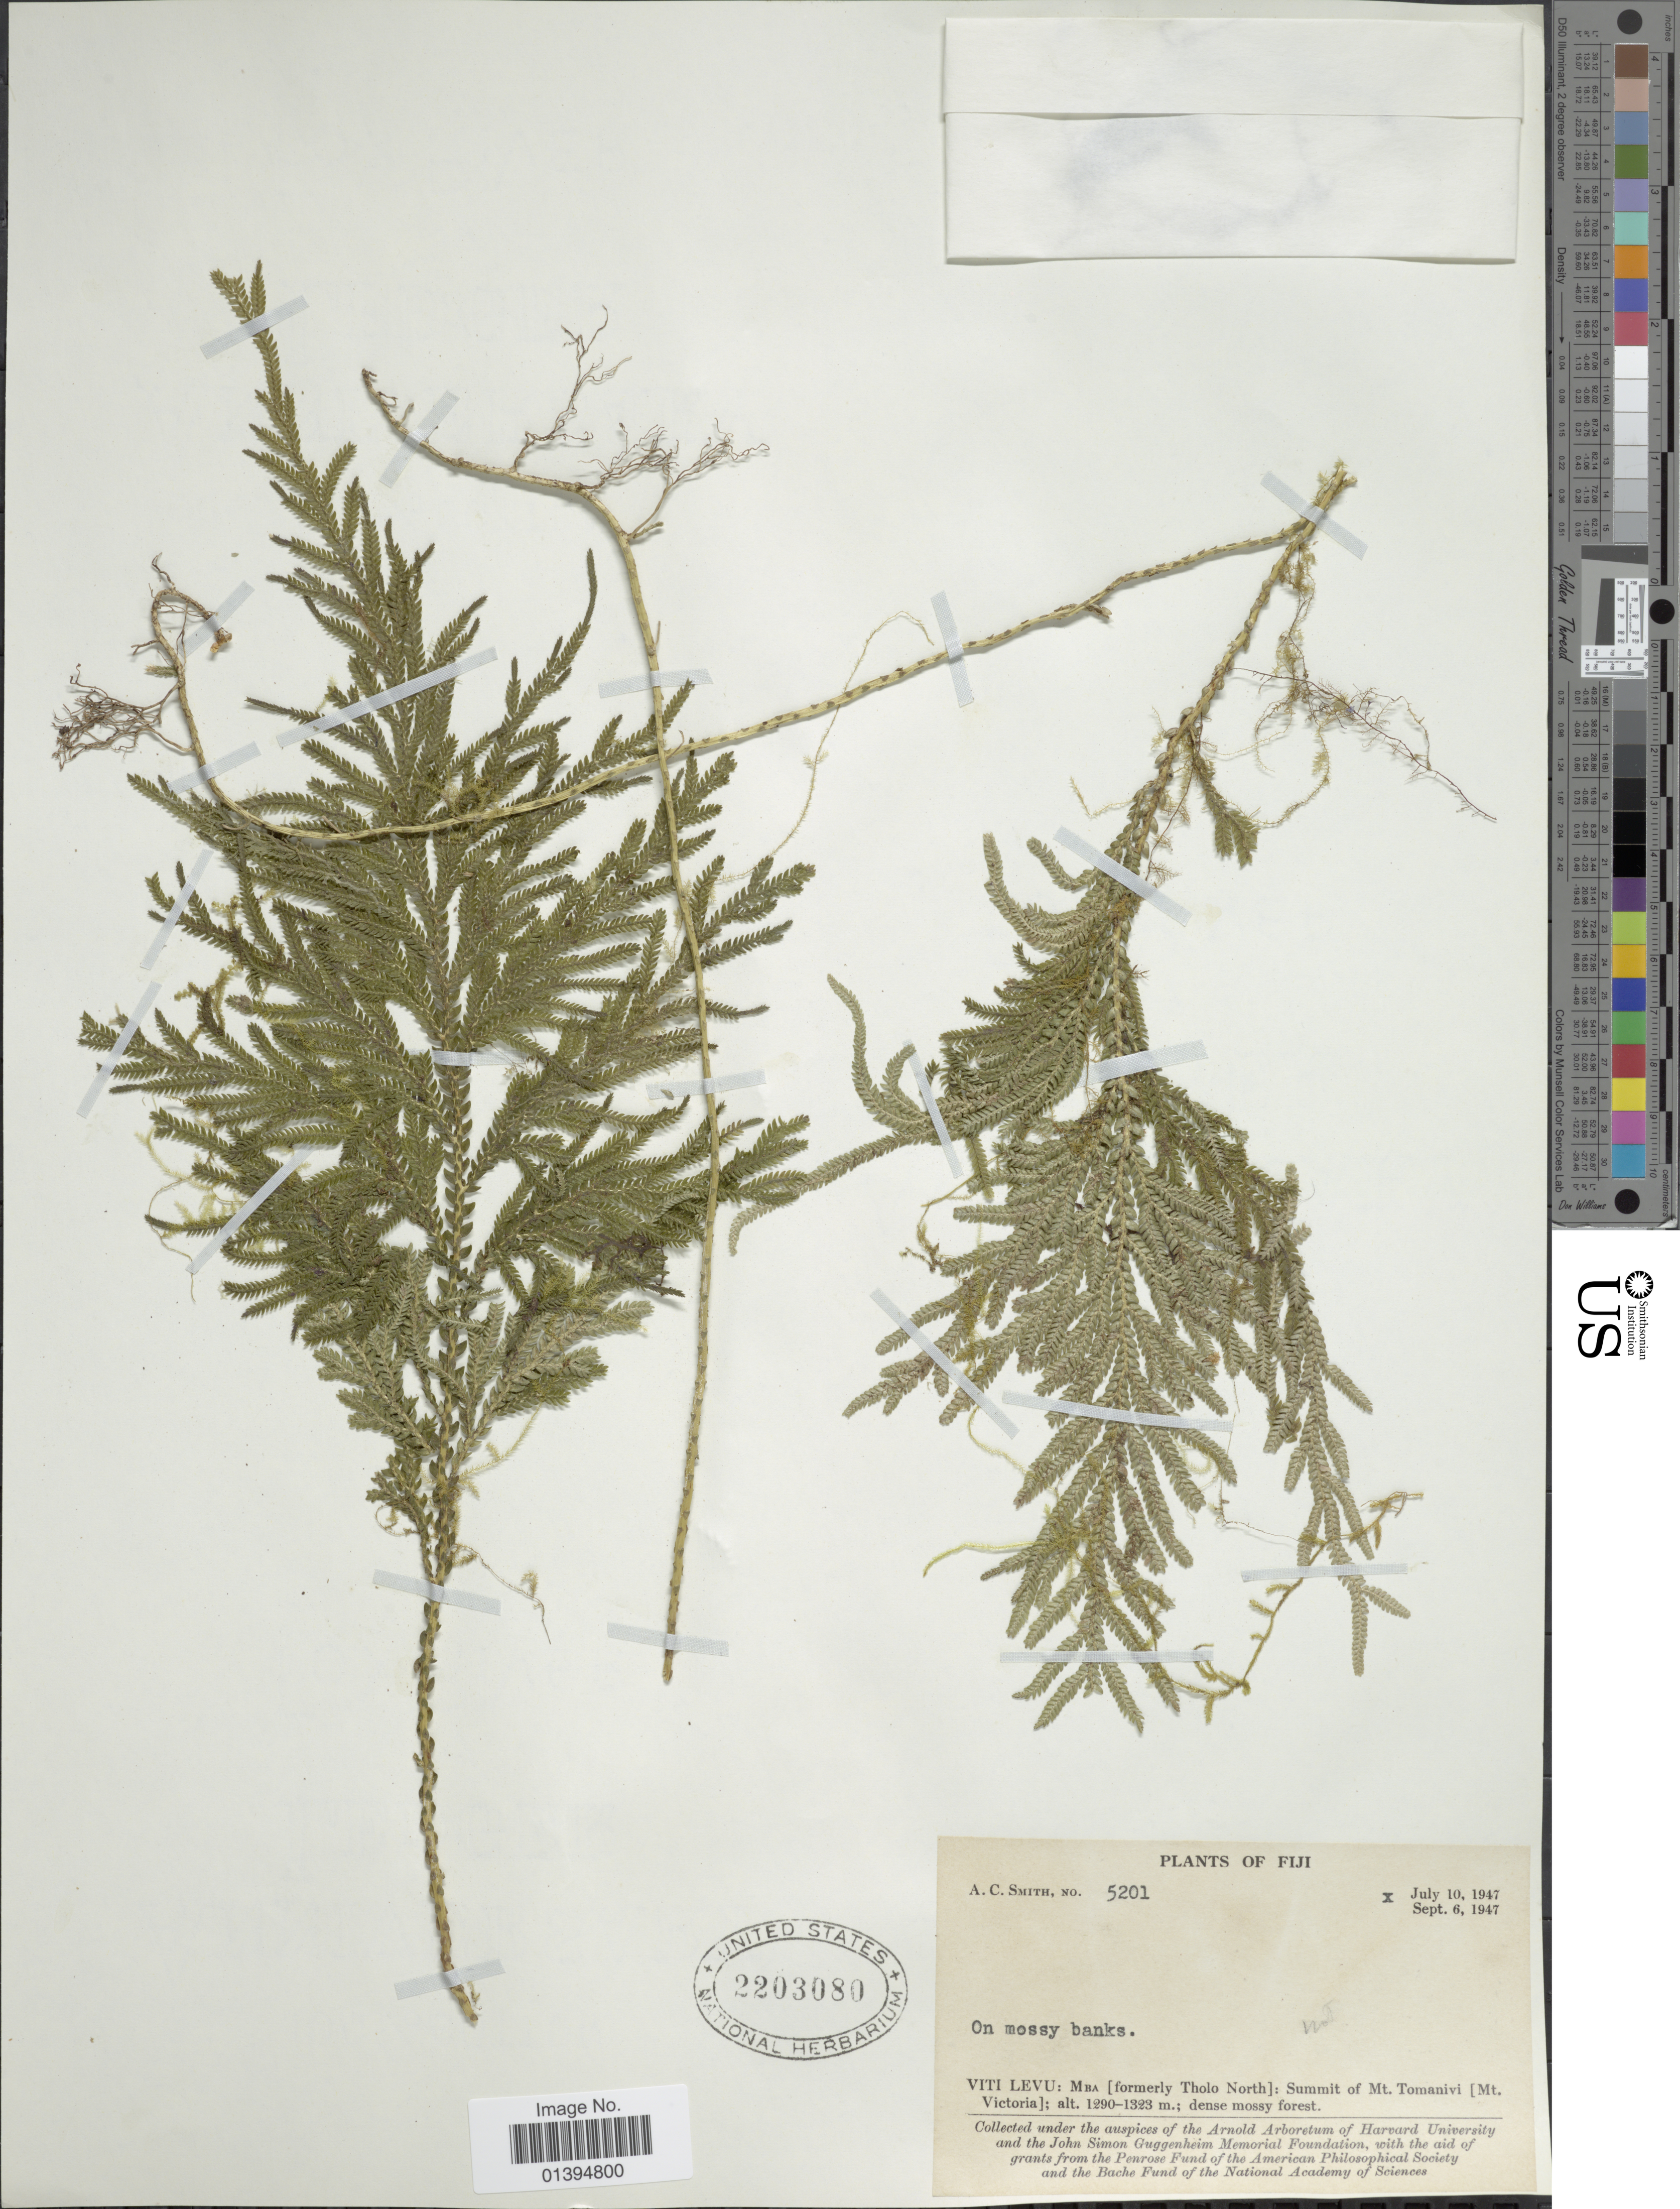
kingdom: Plantae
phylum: Tracheophyta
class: Lycopodiopsida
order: Selaginellales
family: Selaginellaceae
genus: Selaginella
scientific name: Selaginella sp.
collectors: A. C. Smith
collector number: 5201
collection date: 1947-07-10/1947-09-06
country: Fiji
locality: Viti Levu: Mba [formerly Tholo North]: summit of Mt. Tomanivi [Mt. Victoria]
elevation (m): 1290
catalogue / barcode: US 2203080